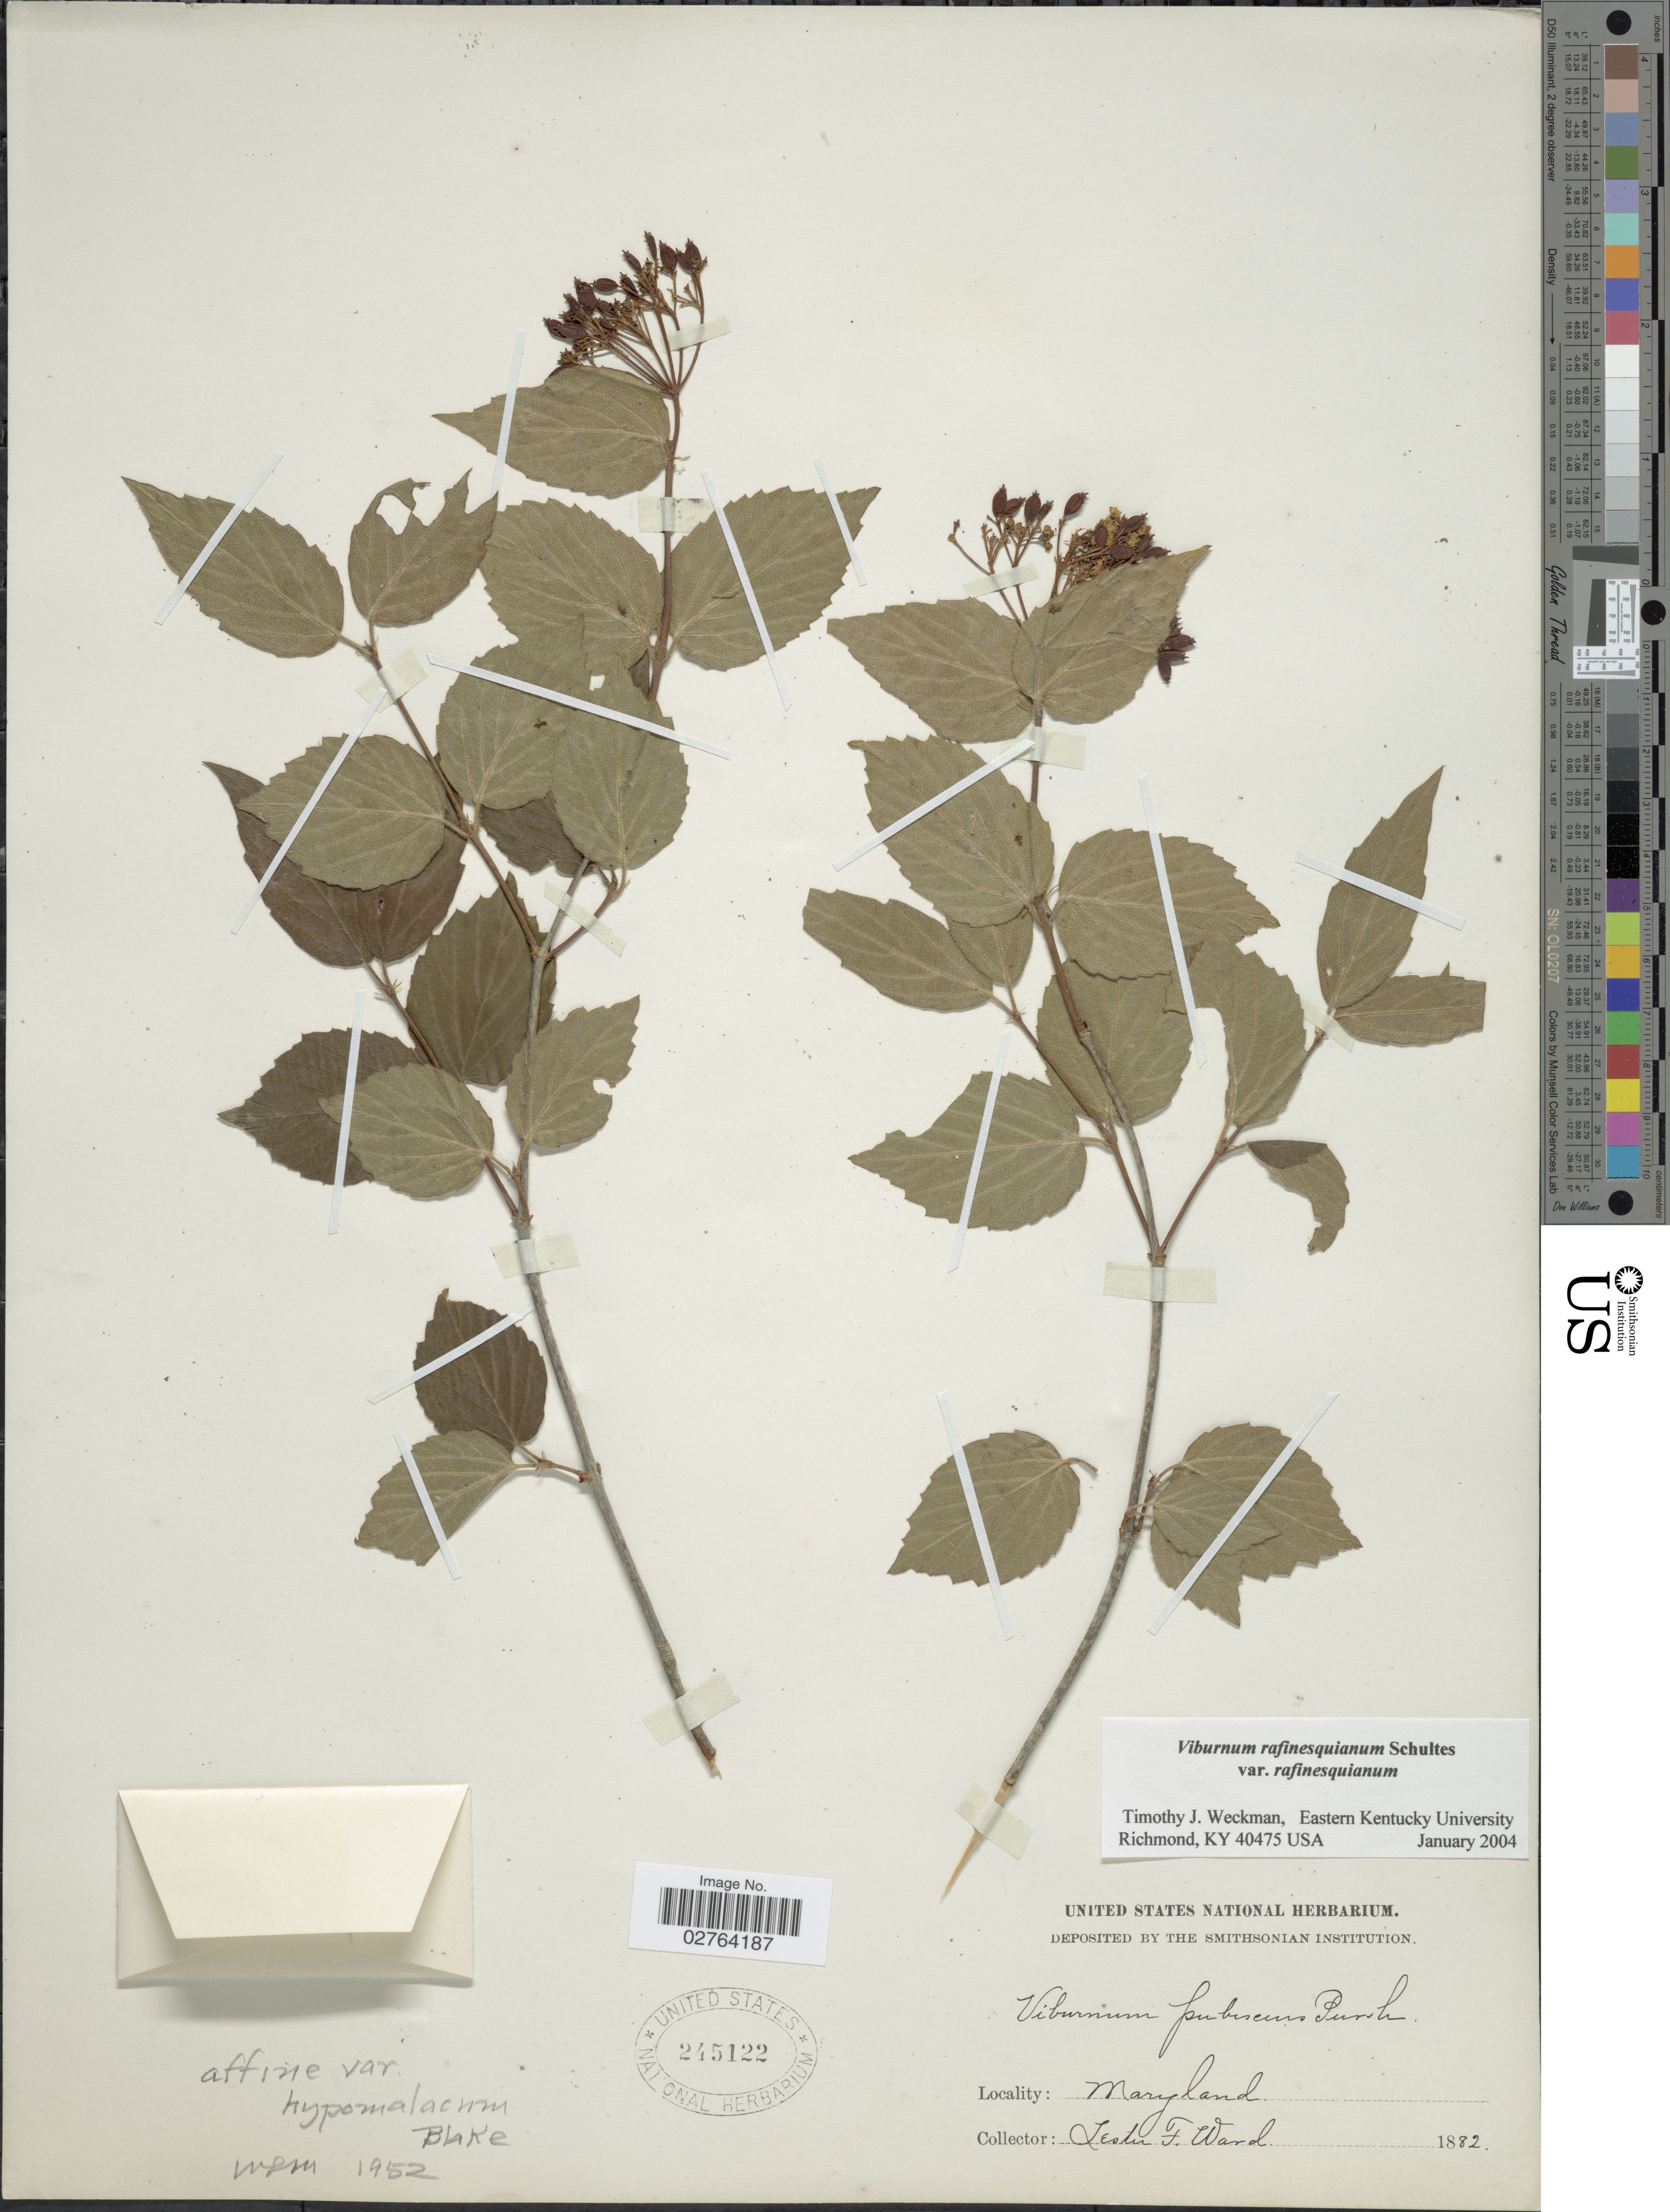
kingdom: Plantae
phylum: Tracheophyta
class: Magnoliopsida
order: Dipsacales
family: Viburnaceae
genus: Viburnum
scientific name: Viburnum rafinesqueanum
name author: Schult.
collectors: L. F. Ward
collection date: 1882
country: United States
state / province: Maryland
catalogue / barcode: US 245122